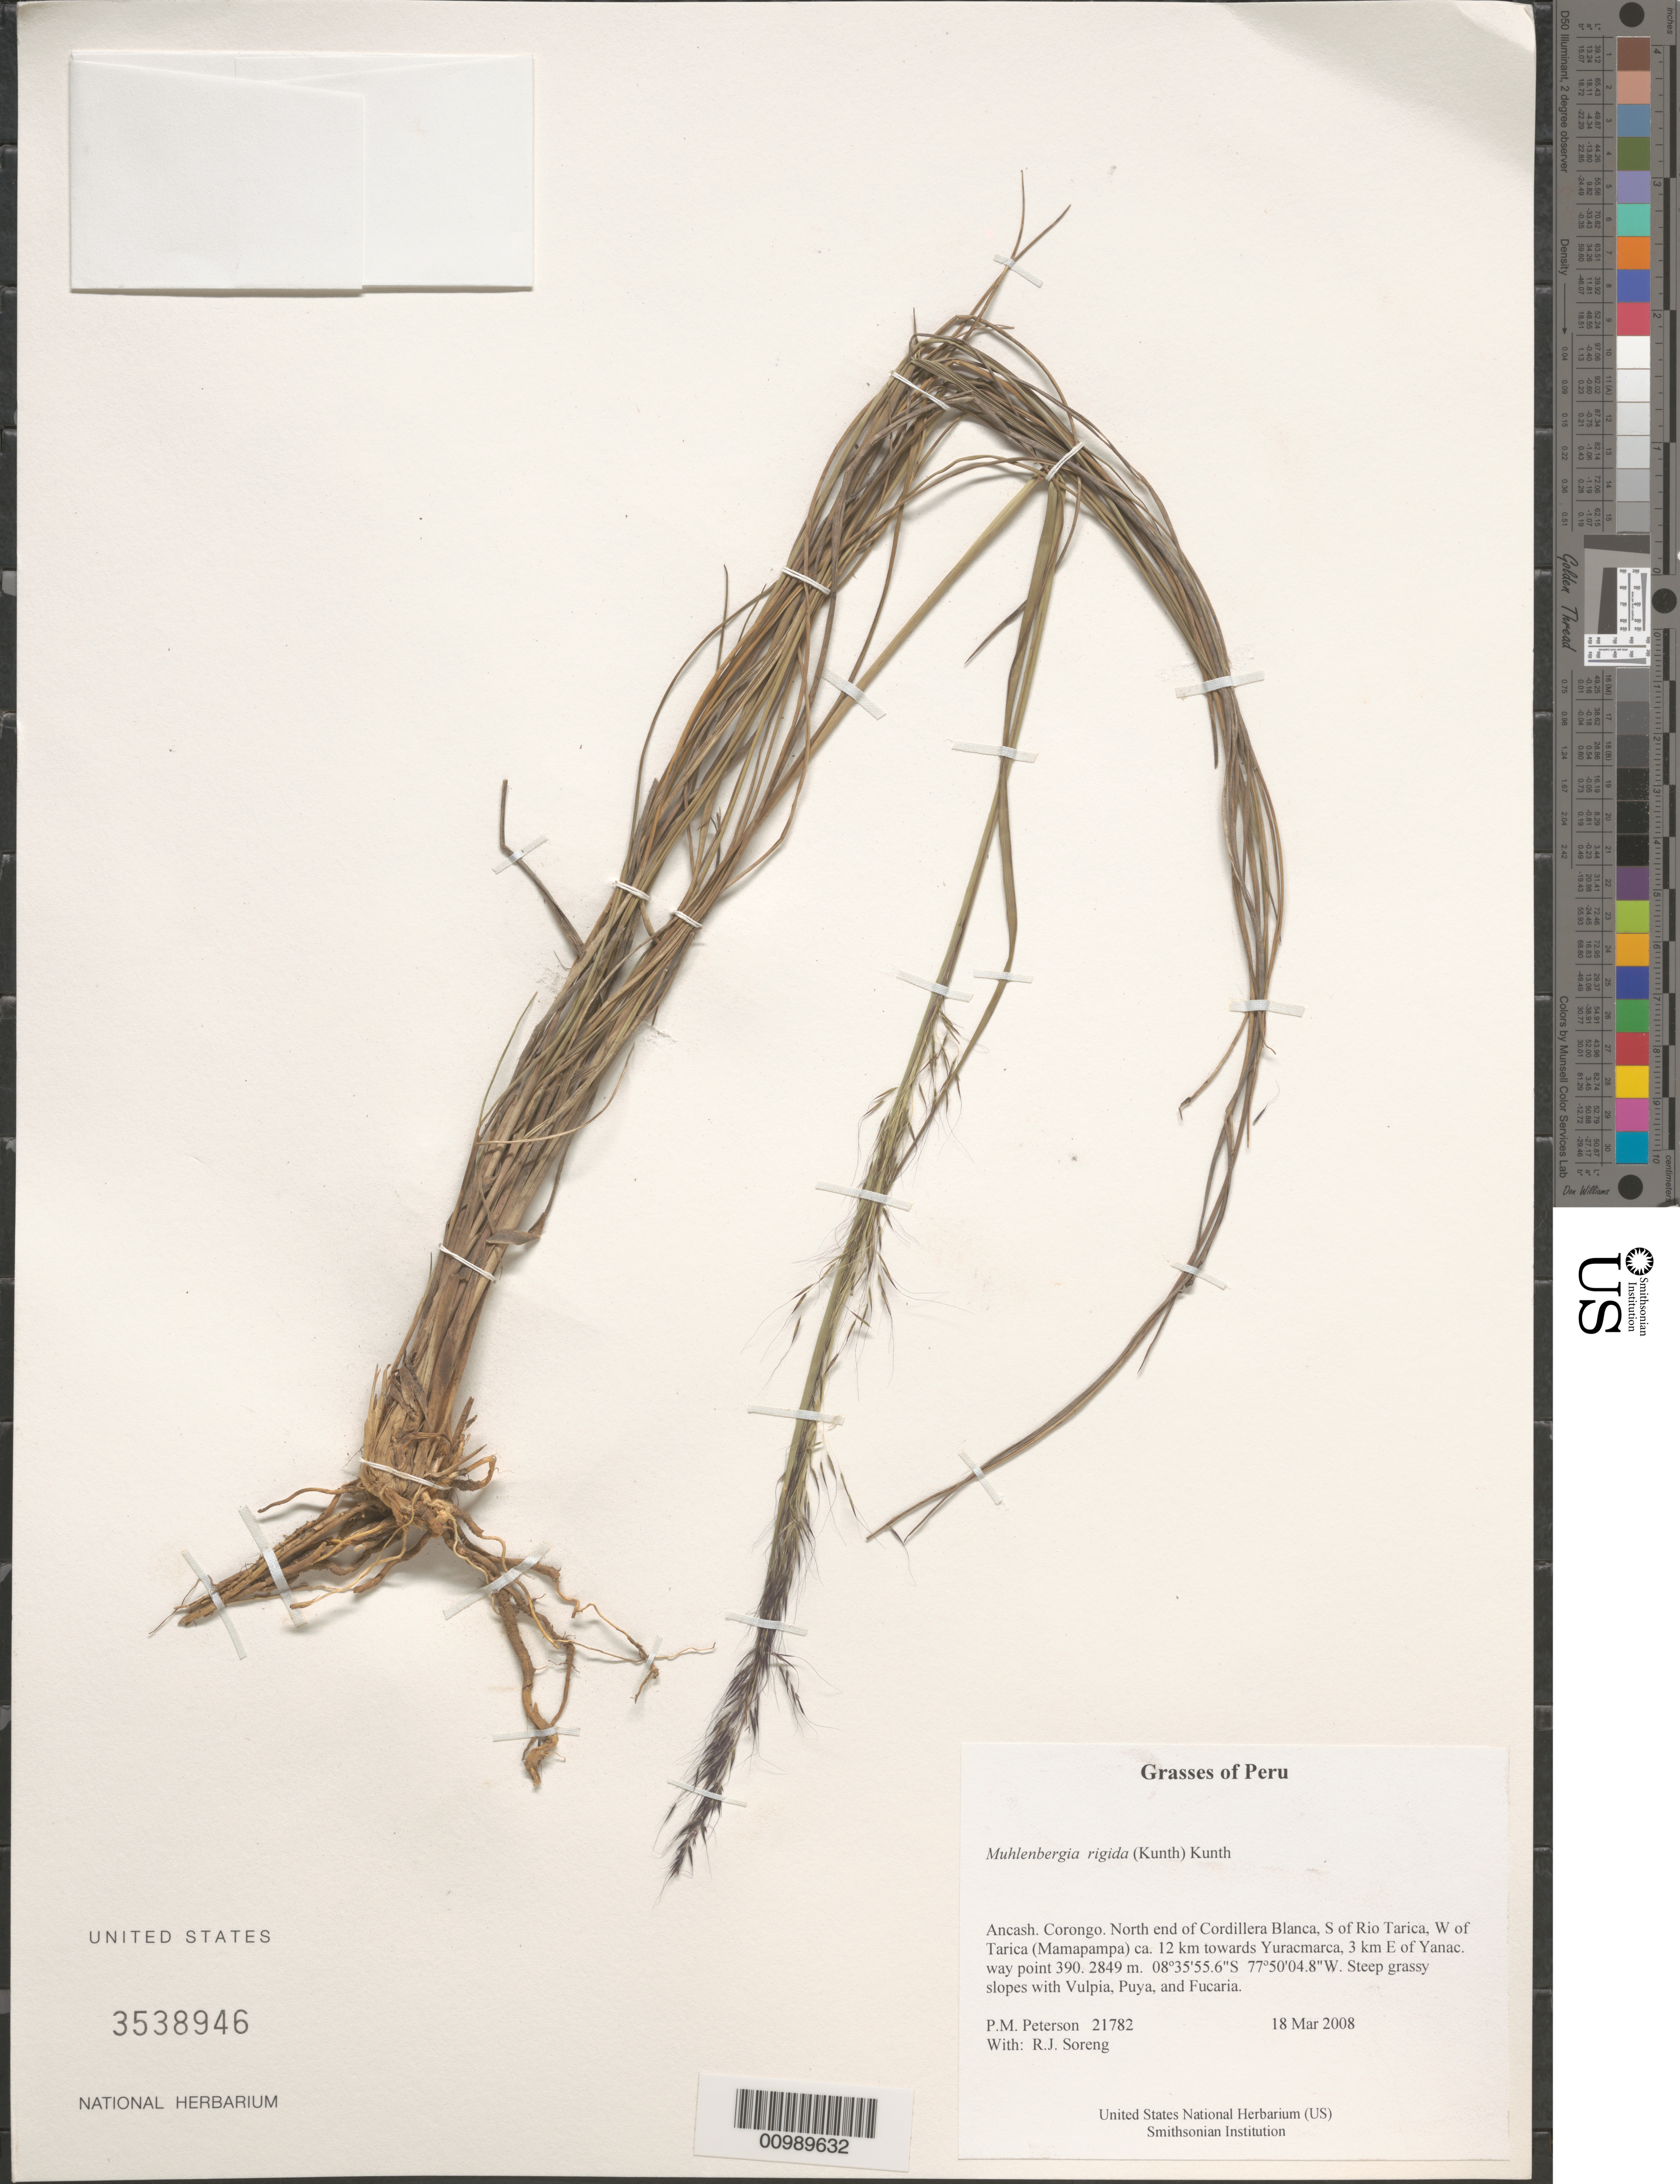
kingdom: Plantae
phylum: Tracheophyta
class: Liliopsida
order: Poales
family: Poaceae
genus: Muhlenbergia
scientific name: Muhlenbergia rigida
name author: (Kunth) Kunth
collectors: P. M. Peterson & R. J. Soreng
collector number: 21782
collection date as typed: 18 Mar 2008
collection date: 2008-03-18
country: Peru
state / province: Ancash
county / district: Corongo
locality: North end of Cordillera Blanca, S of Rio Tarica, W of Tarica (Mamapampa) ca. 12 km towards Yuracmarca, 3 km E of Yanac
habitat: Steep grassy slopes with Vulpia, Puya, and Fucaria.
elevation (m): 2849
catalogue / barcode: US 3538946